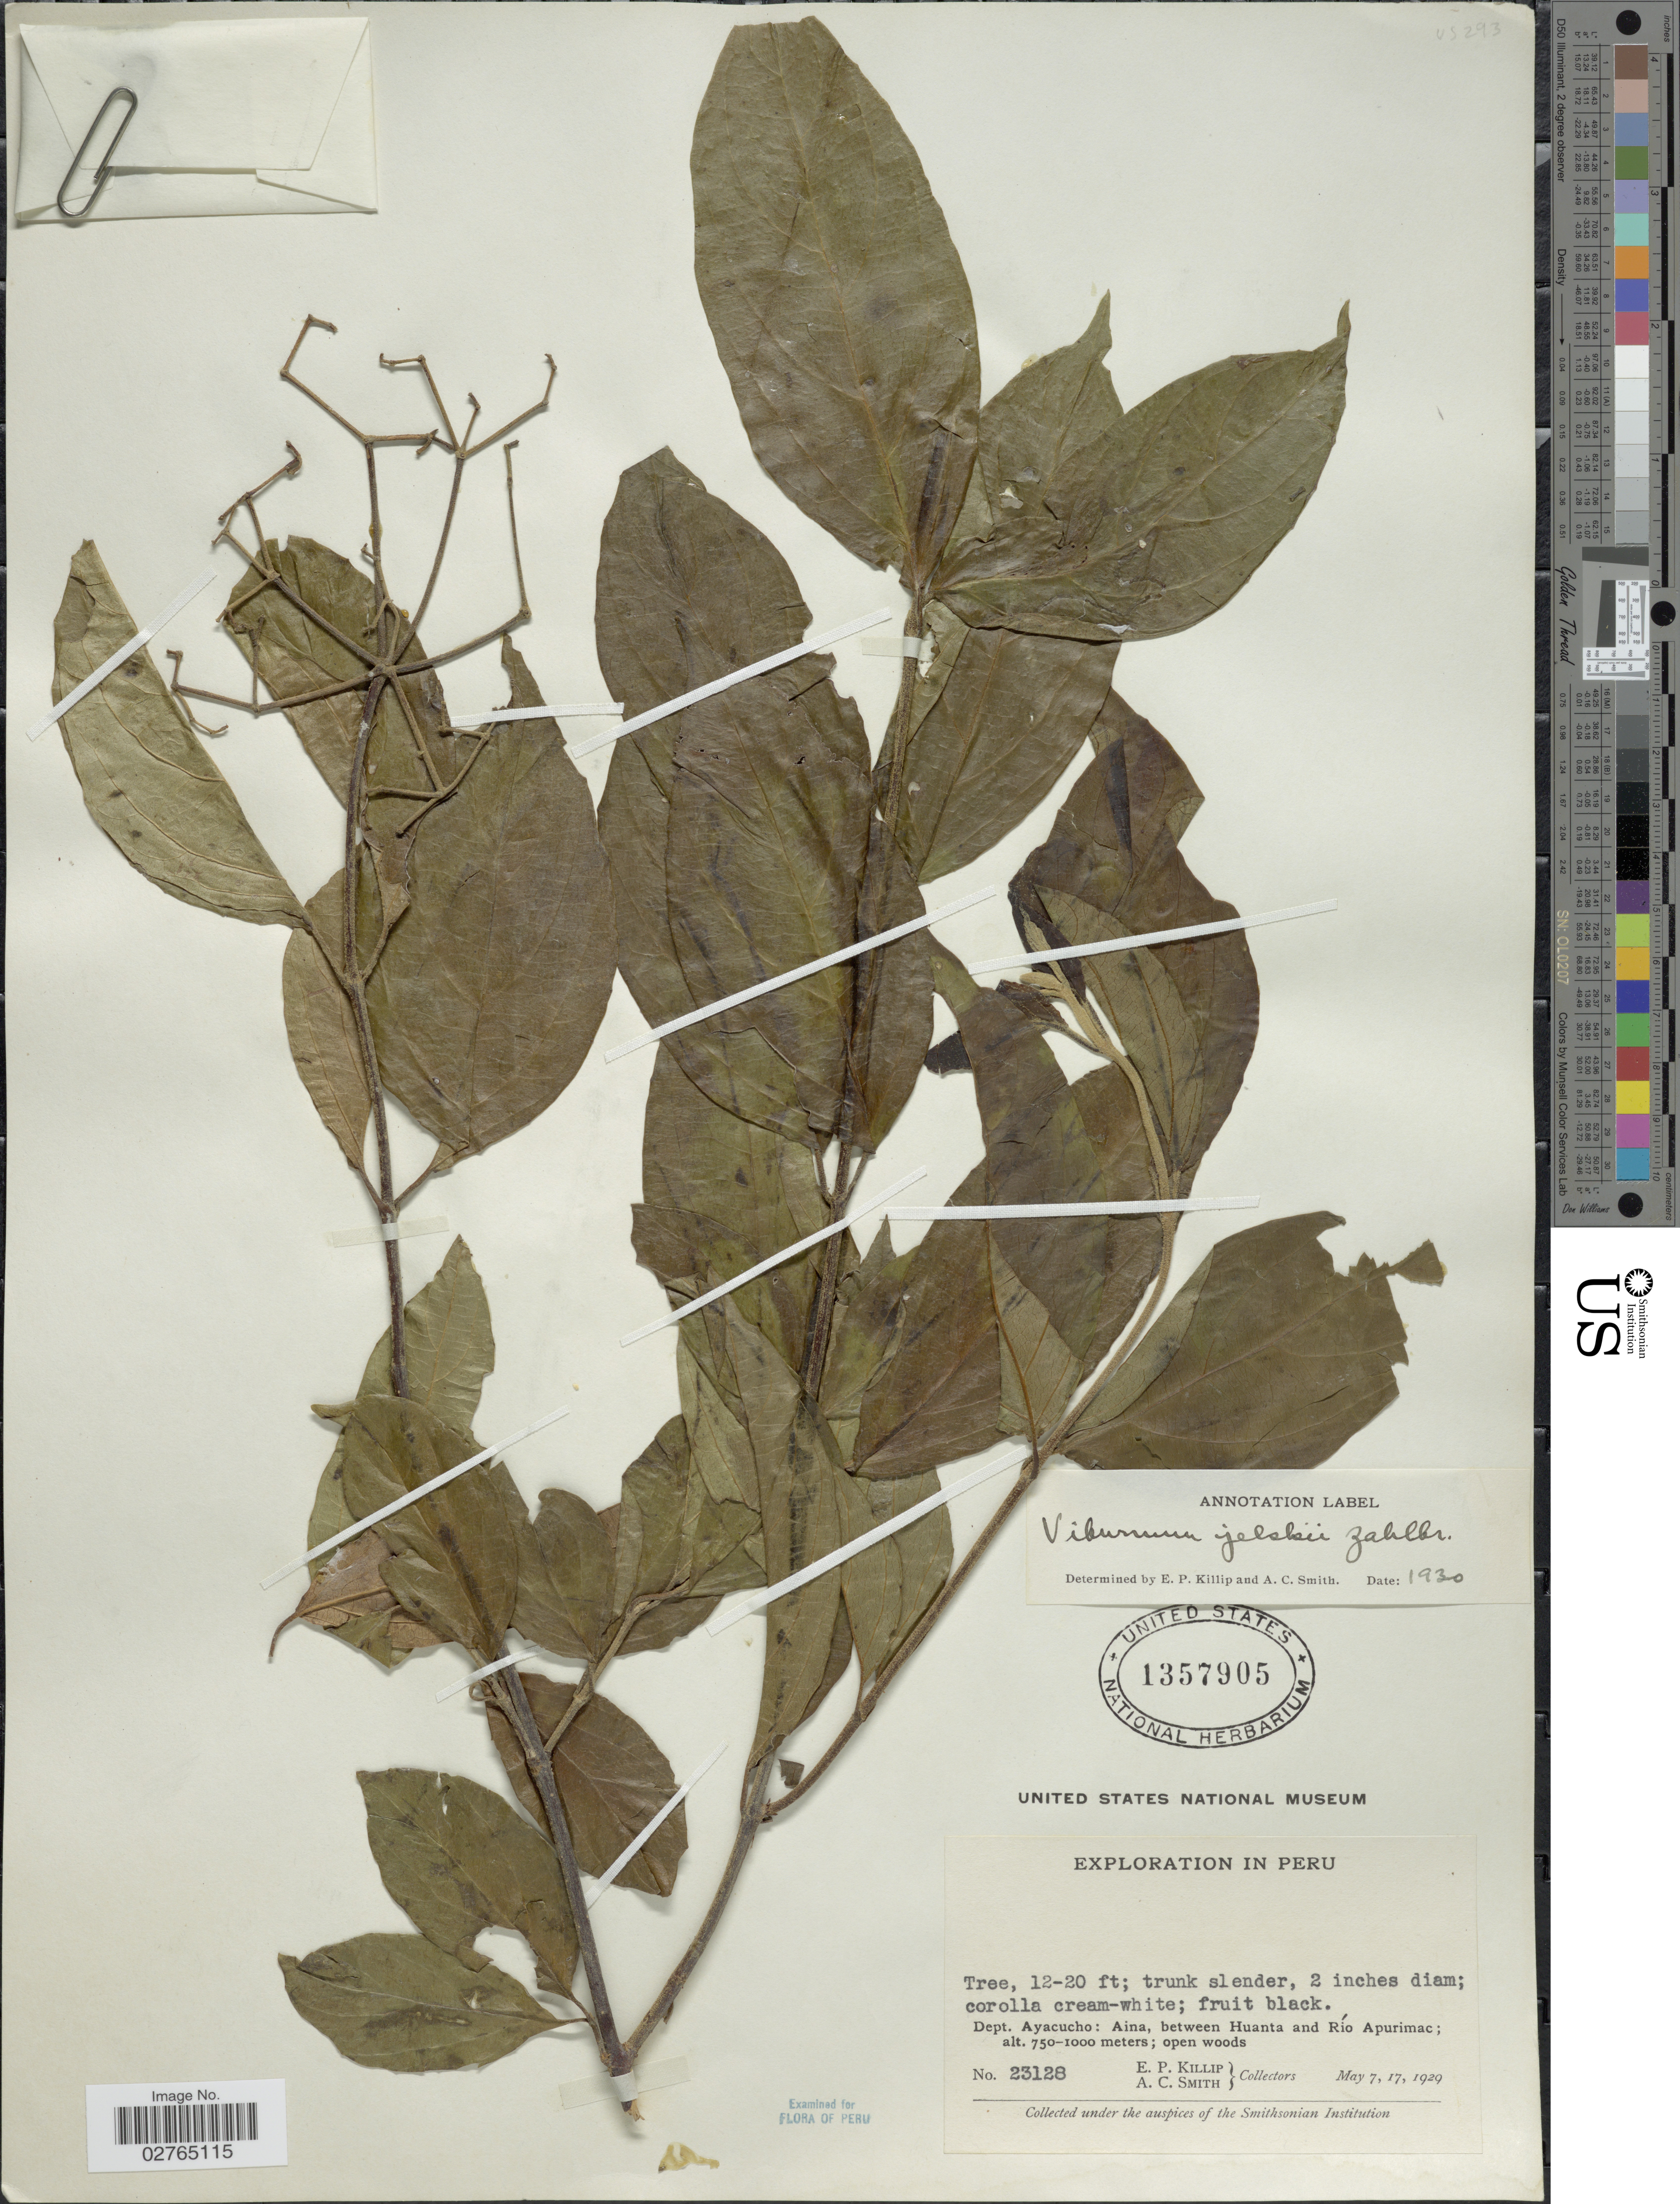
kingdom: Plantae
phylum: Tracheophyta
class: Magnoliopsida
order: Dipsacales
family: Viburnaceae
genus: Viburnum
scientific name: Viburnum jelskii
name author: Zahlbr.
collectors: E. P. Killip & A. C. Smith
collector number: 23128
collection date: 1929-05-07/1929-05-17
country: Peru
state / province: Ayacucho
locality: Dept. Ayacucho: Aina, between Huanta and Río Apurimac.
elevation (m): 750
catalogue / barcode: US 1357905